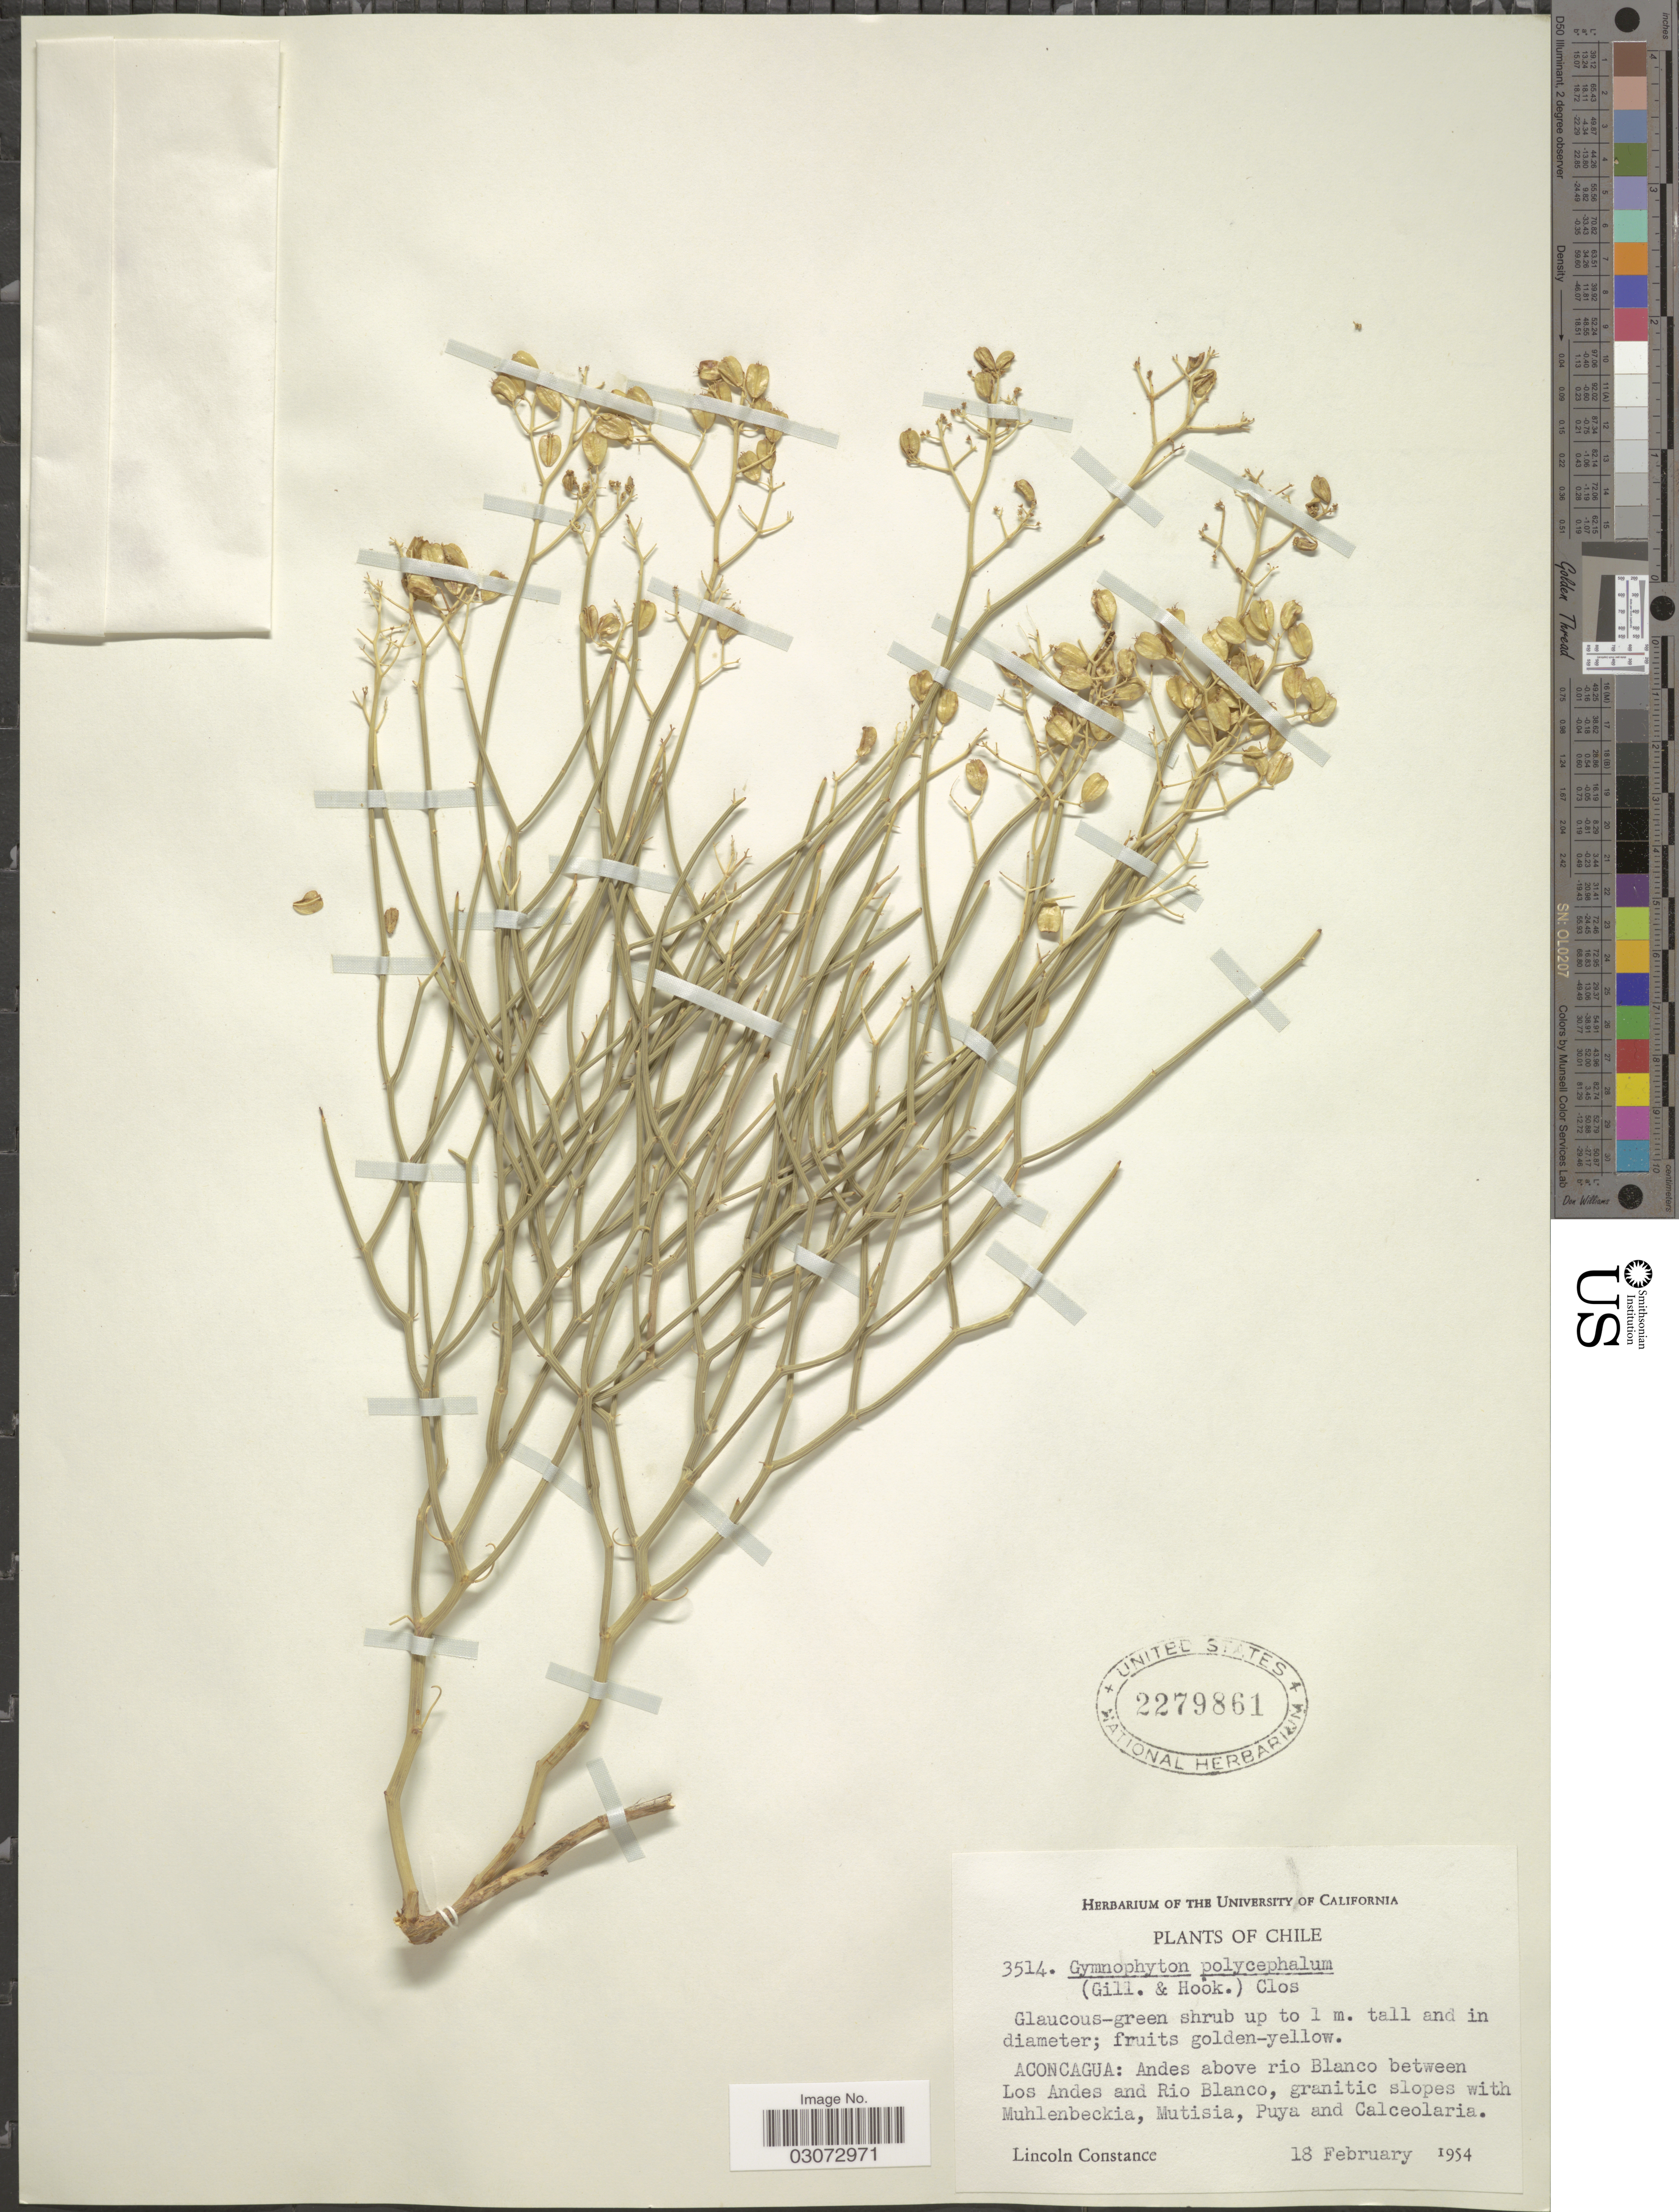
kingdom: Plantae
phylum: Tracheophyta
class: Magnoliopsida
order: Apiales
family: Apiaceae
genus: Gymnophyton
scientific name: Gymnophyton polycephalum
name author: Clos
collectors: L. Constance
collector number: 3514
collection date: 1954-02-18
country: Chile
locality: Aconcagua: Andes above rio Blanco between Los Andes and Rio Blanco.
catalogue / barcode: US 2279861